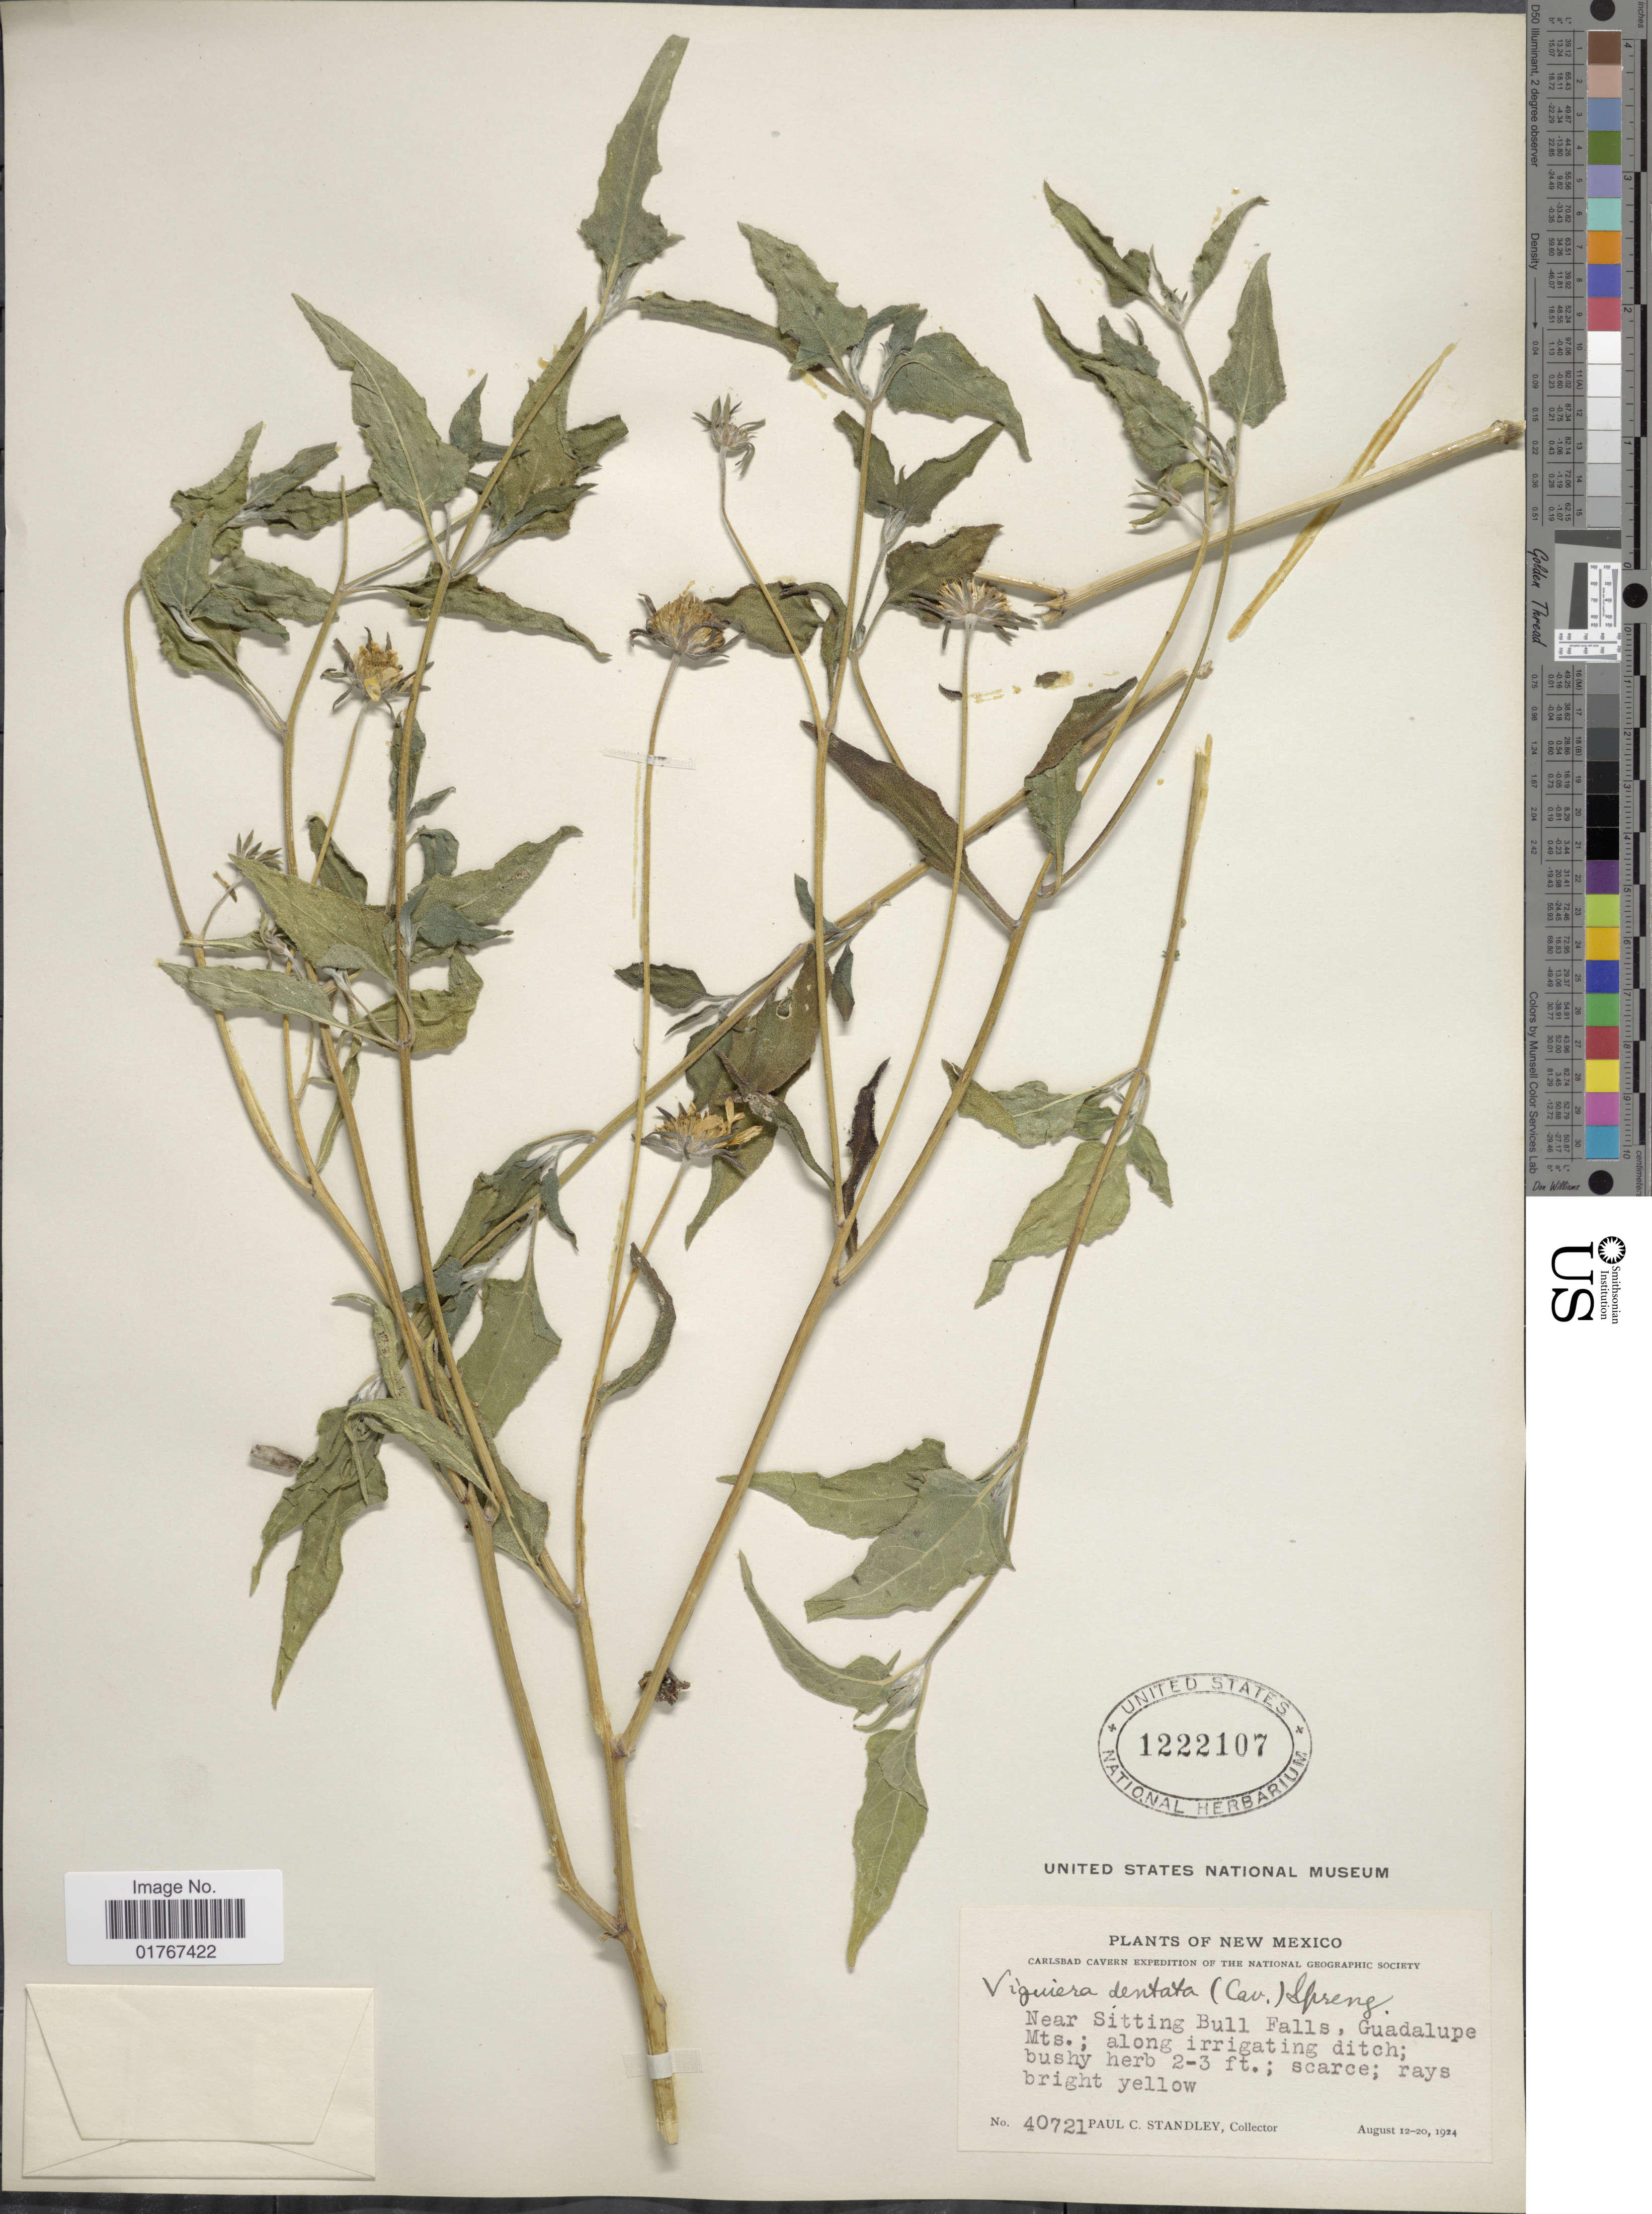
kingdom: Plantae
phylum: Tracheophyta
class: Magnoliopsida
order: Asterales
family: Asteraceae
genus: Viguiera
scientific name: Viguiera dentata var. brevipes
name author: (DC.) S.F. Blake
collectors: P. C. Standley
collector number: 40721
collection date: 1924-08-12/1924-08-20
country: United States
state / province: New Mexico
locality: Near Sitting Bull Falls, Guadalupe Mts.; along irrigating ditch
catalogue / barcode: US 1222107